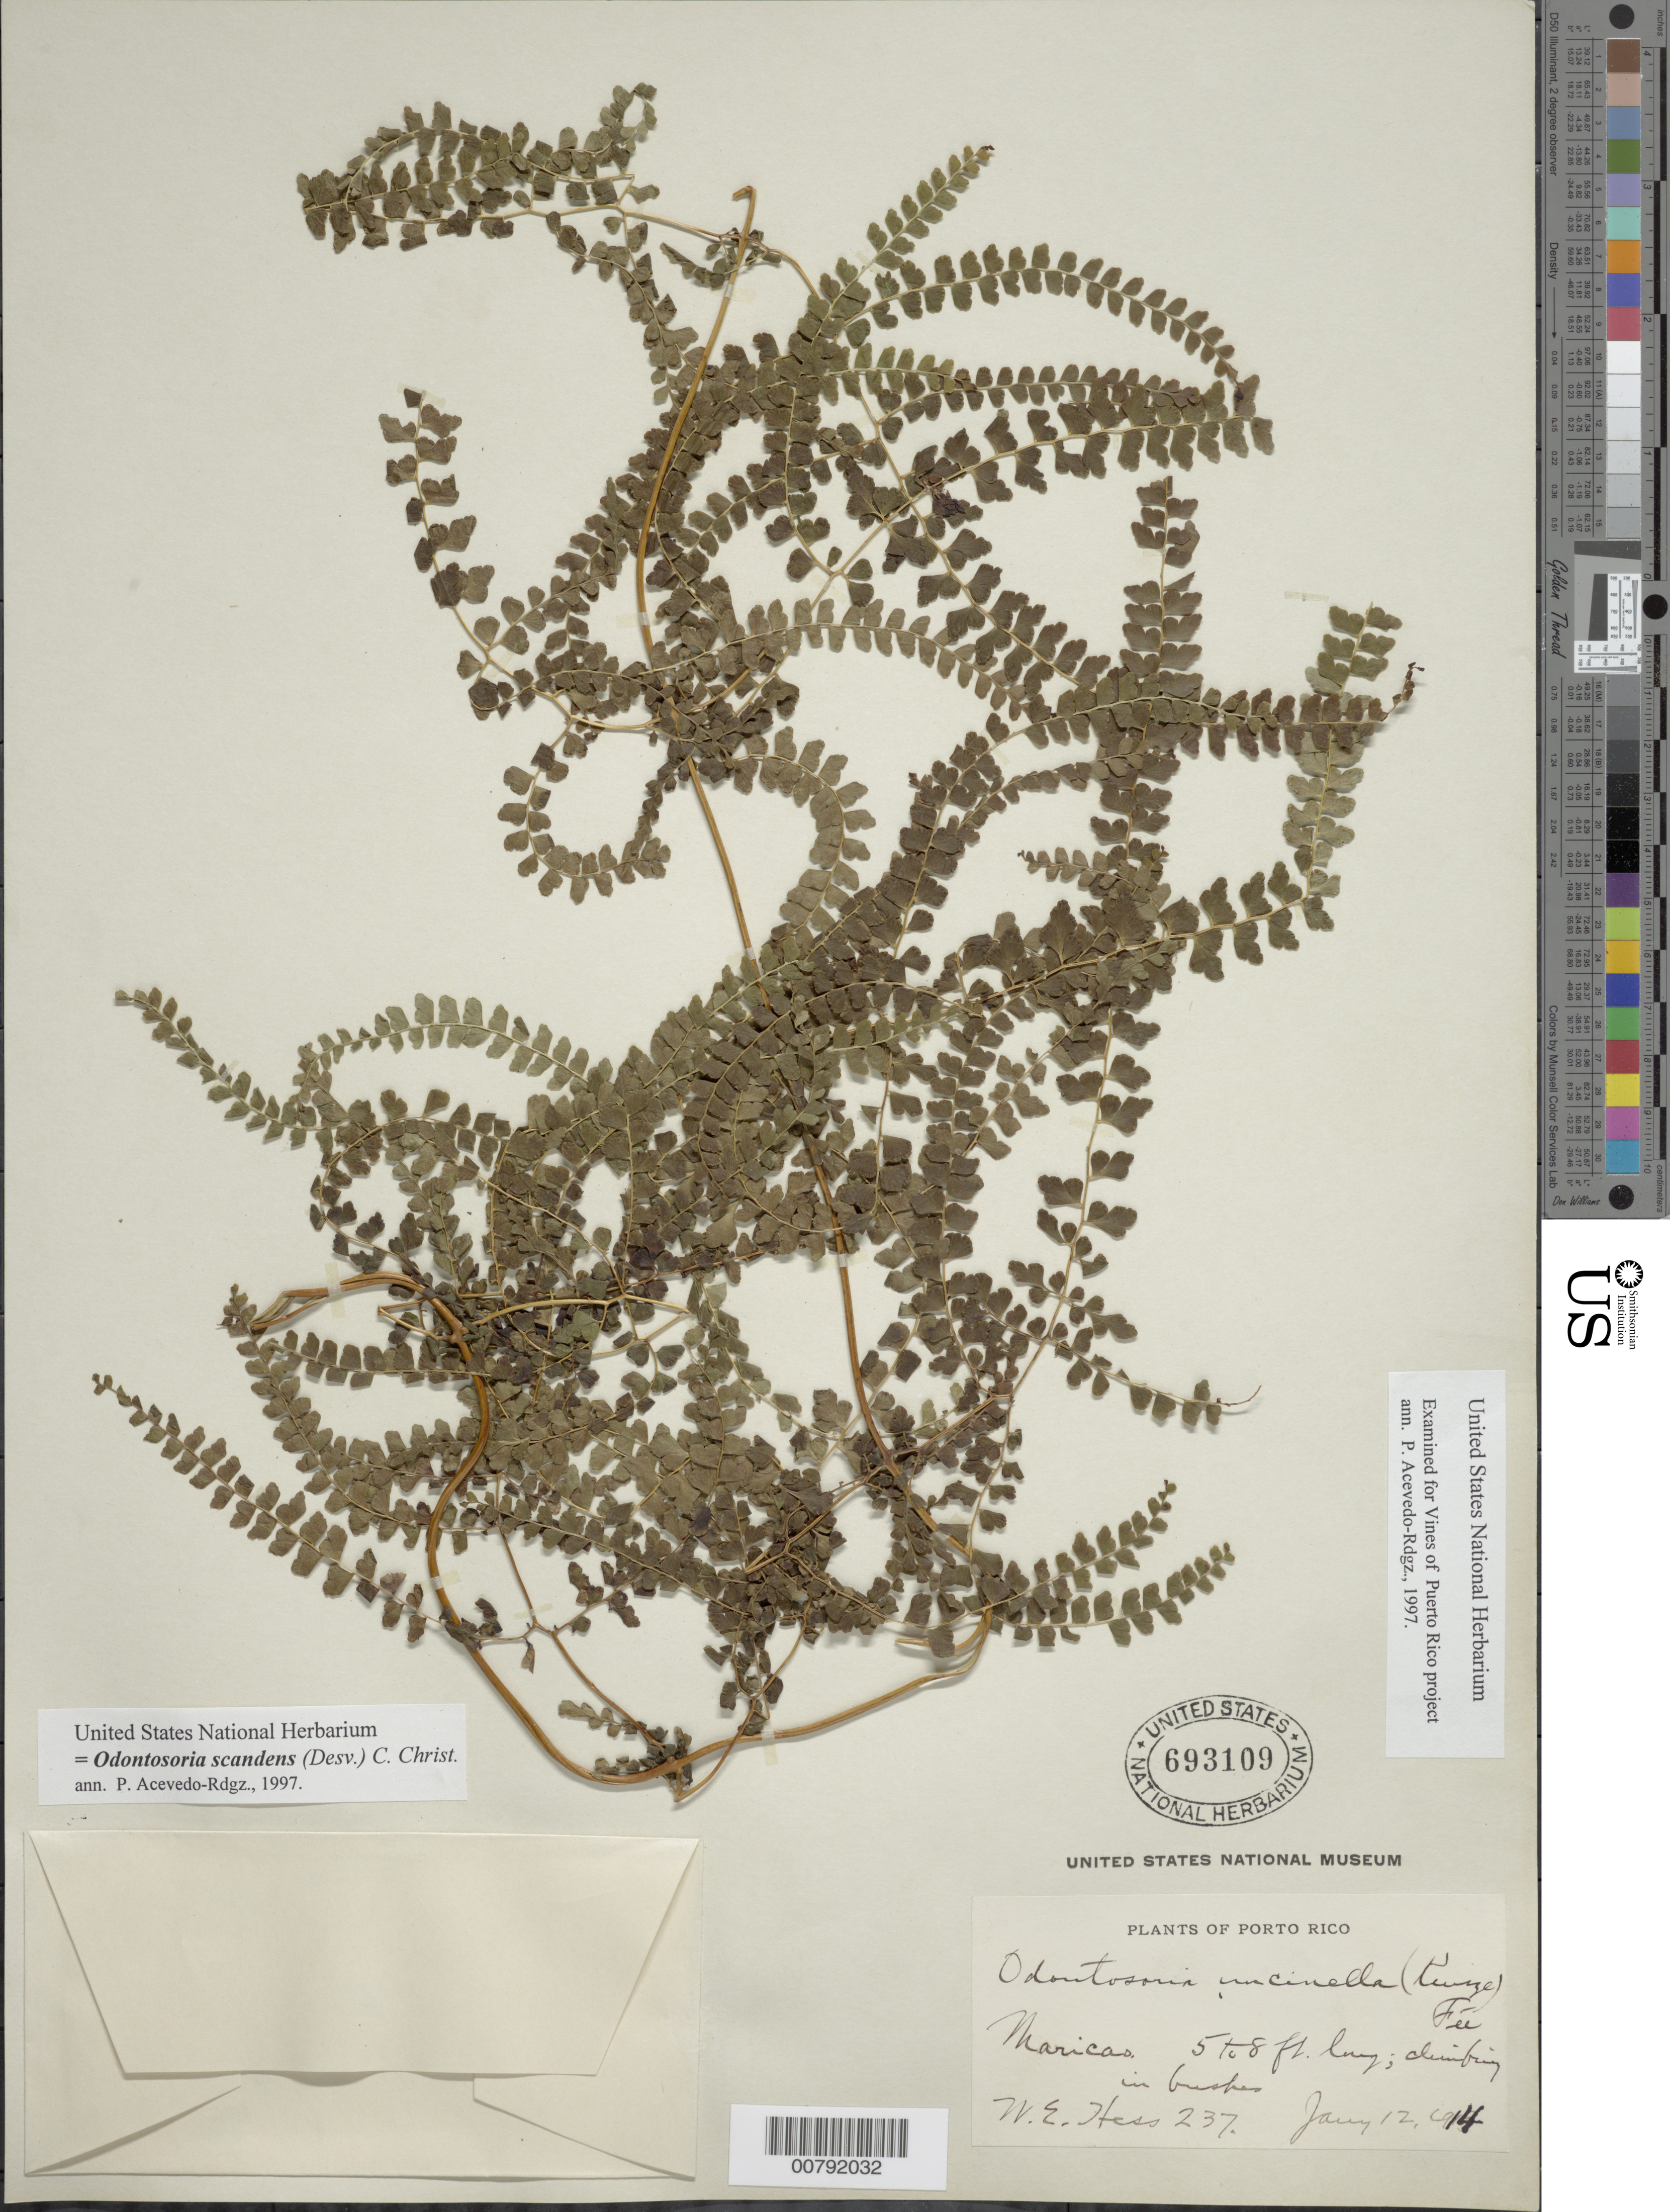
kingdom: Plantae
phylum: Tracheophyta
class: Polypodiopsida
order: Polypodiales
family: Lindsaeaceae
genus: Odontosoria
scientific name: Odontosoria scandens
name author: (Desv.) C. Chr.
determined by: Acevedo-Rodríguez, P., (BOT), Smithsonian Institution - National Museum of Natural History (UNITED STATES)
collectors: W. Hess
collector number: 237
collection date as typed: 12 Jan 1914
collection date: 1914-01-12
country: Puerto Rico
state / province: Maricao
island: Puerto Rico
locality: Maricao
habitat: Climbing in bushes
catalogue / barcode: US 693109